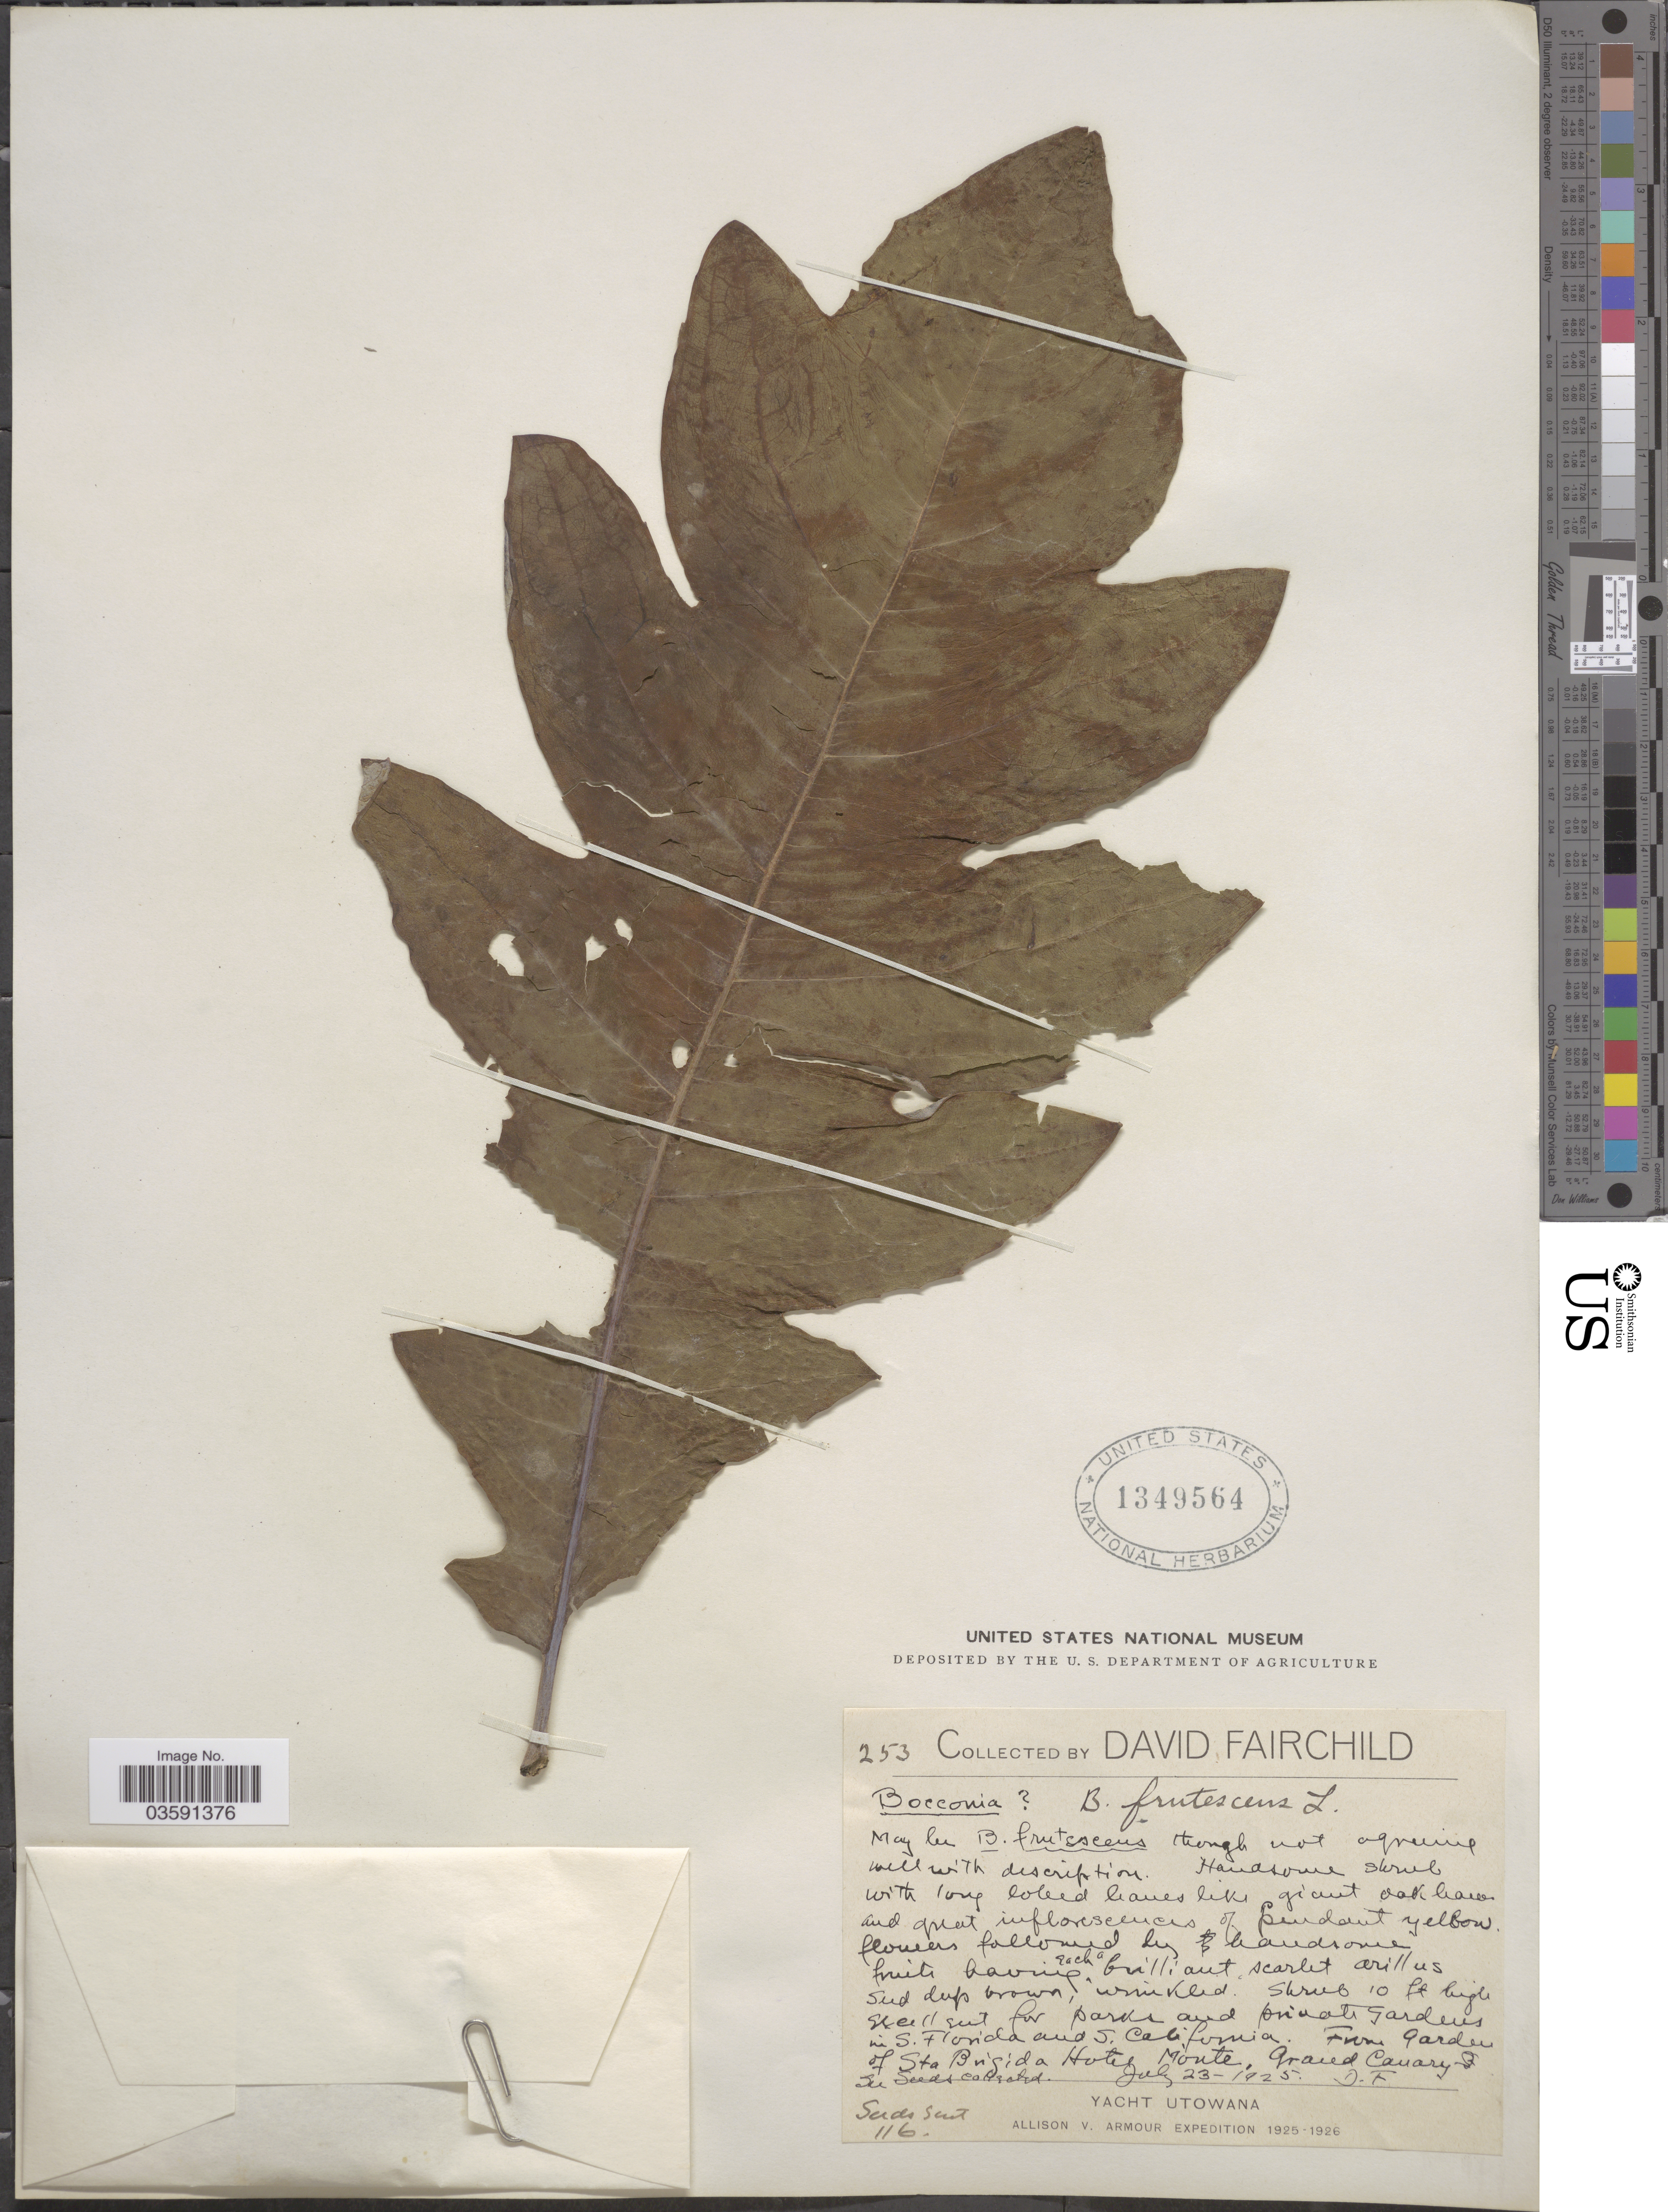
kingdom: Plantae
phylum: Tracheophyta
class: Magnoliopsida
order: Ranunculales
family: Papaveraceae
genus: Bocconia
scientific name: Bocconia frutescens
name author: L.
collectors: D. Fairchild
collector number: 253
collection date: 1925-07-23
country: Spain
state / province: Canarias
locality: Garden of Sta Brigida Hotel Monte, Grand Canary.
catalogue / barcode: US 1349564